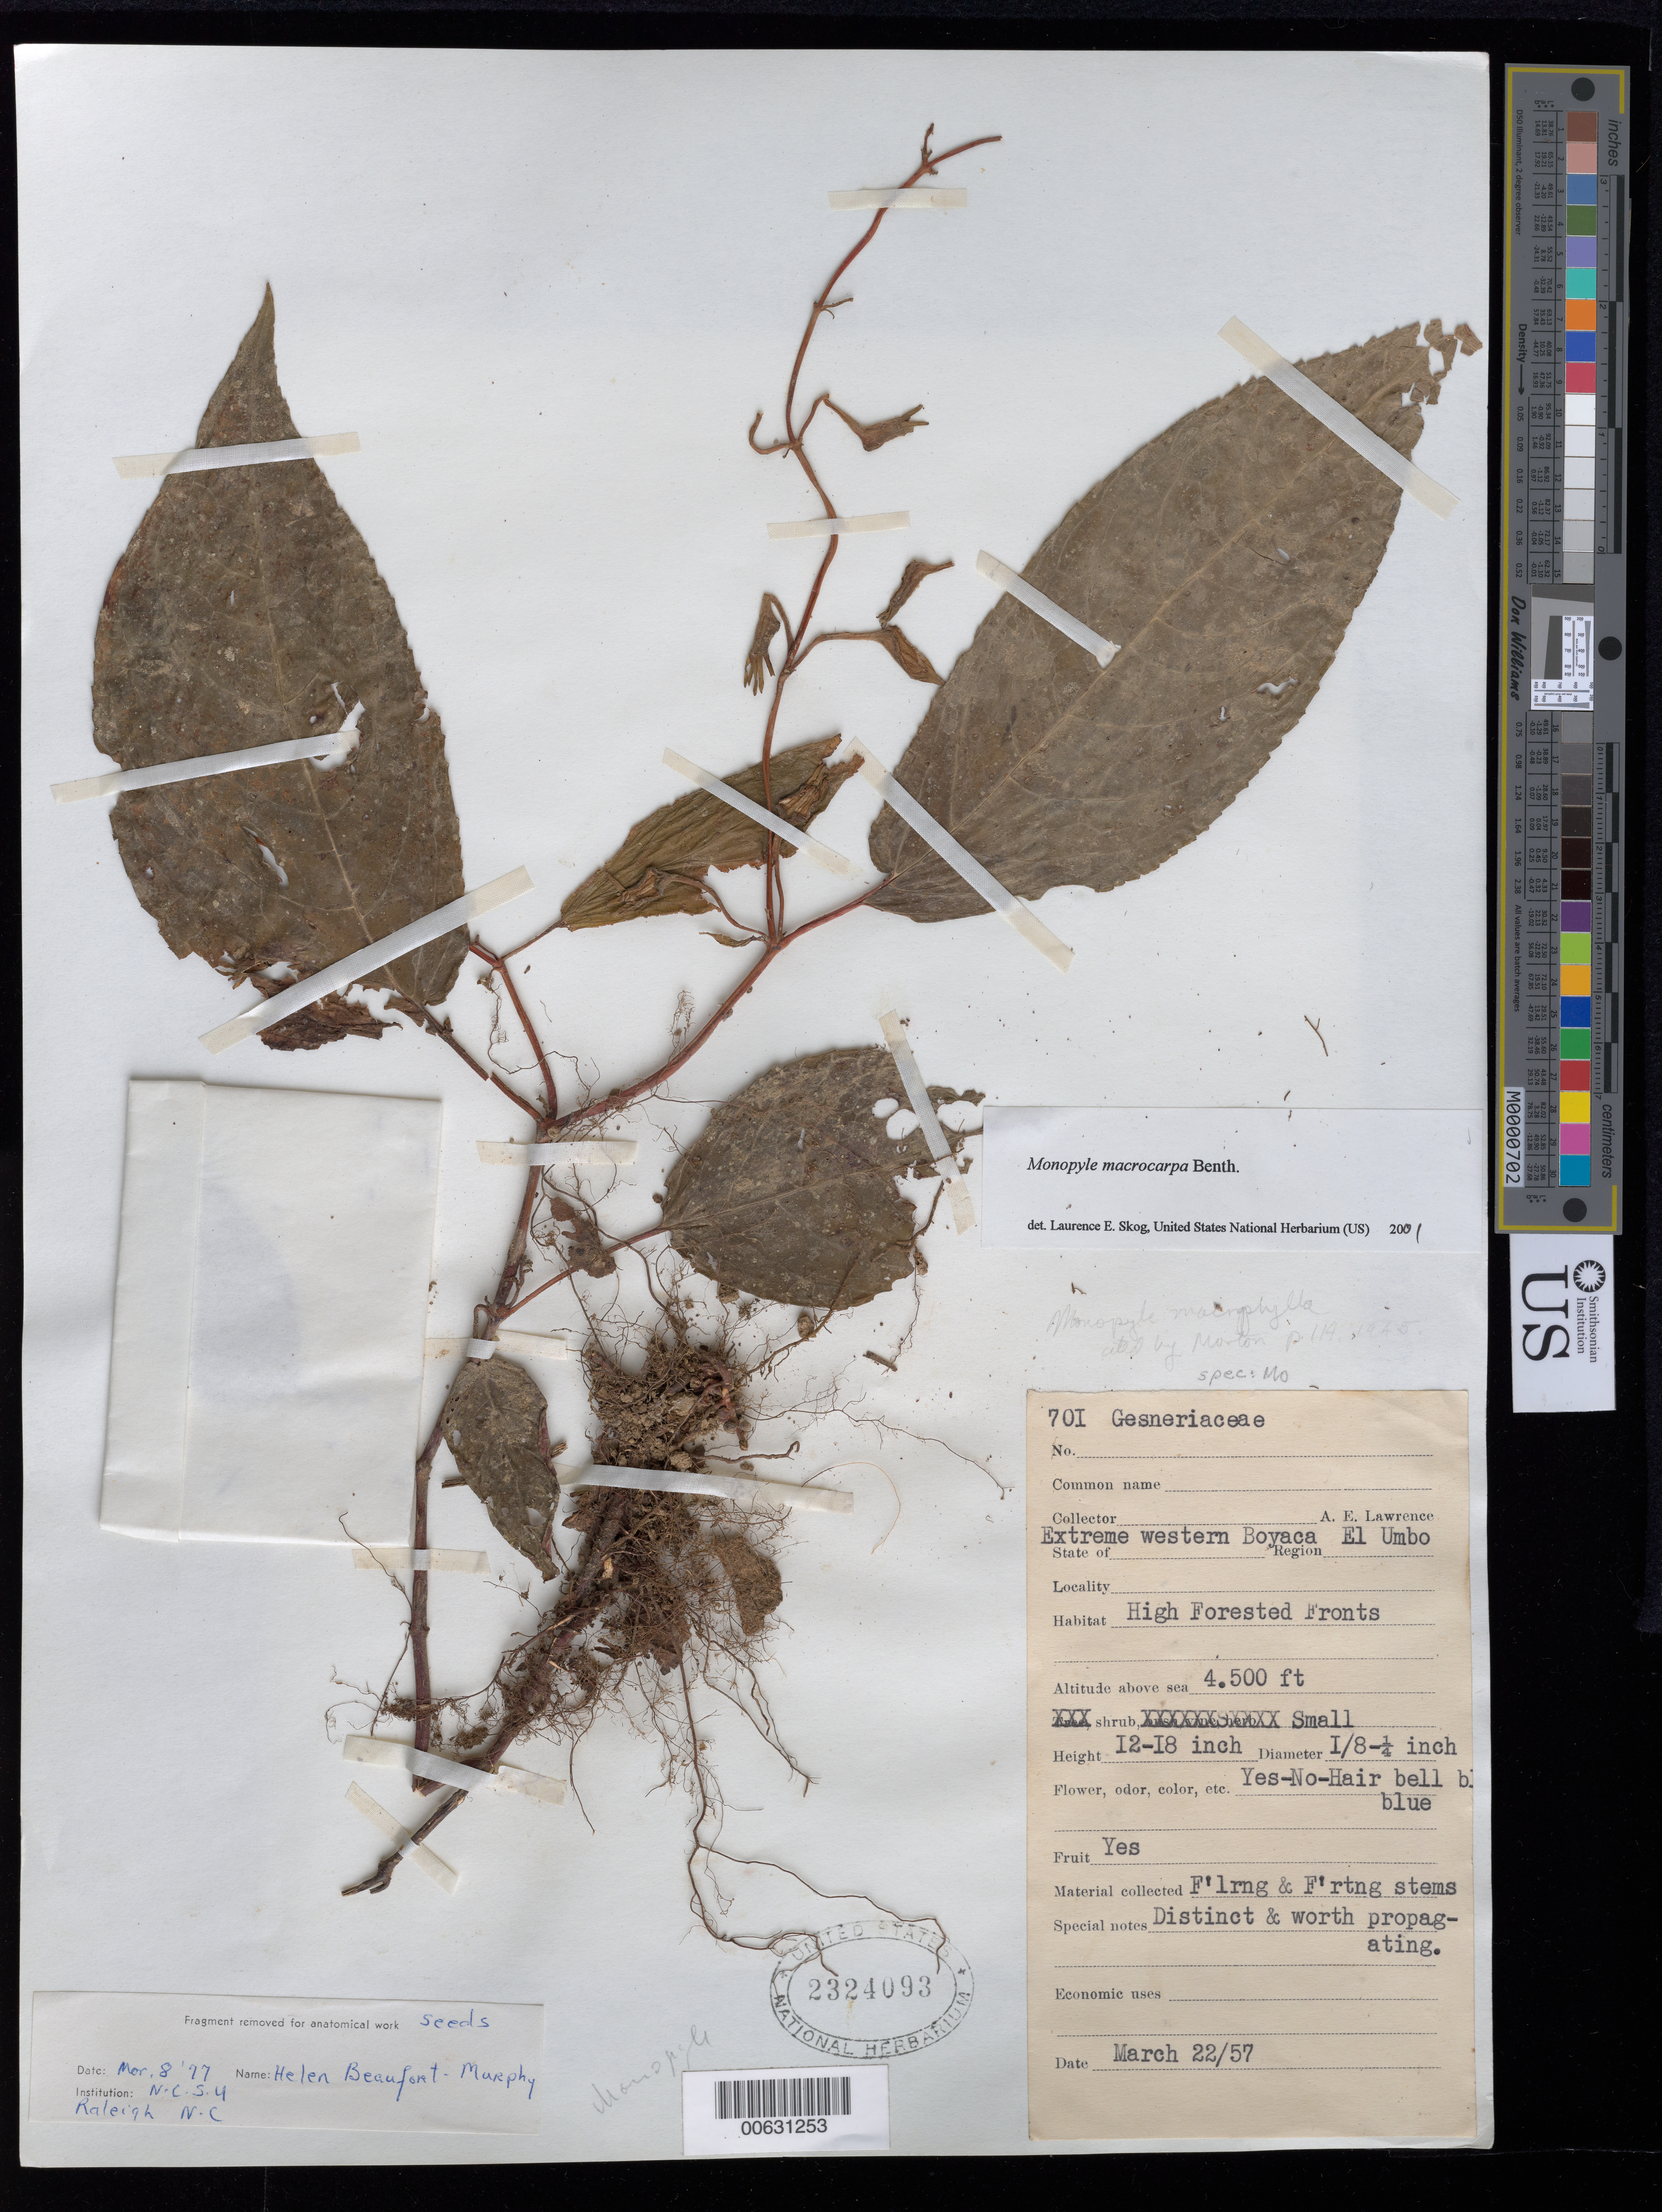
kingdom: Plantae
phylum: Tracheophyta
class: Magnoliopsida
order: Lamiales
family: Gesneriaceae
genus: Monopyle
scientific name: Monopyle macrocarpa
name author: Benth.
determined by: Skog, Laurence E.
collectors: A. Lawrance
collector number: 701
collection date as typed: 23 Mar 1933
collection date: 1933-03-23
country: Colombia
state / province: Boyacá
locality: Extreme western Boyaca, El Umbo [130 mi N of Bogota]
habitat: High forested fronts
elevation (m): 1372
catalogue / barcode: US 2324093